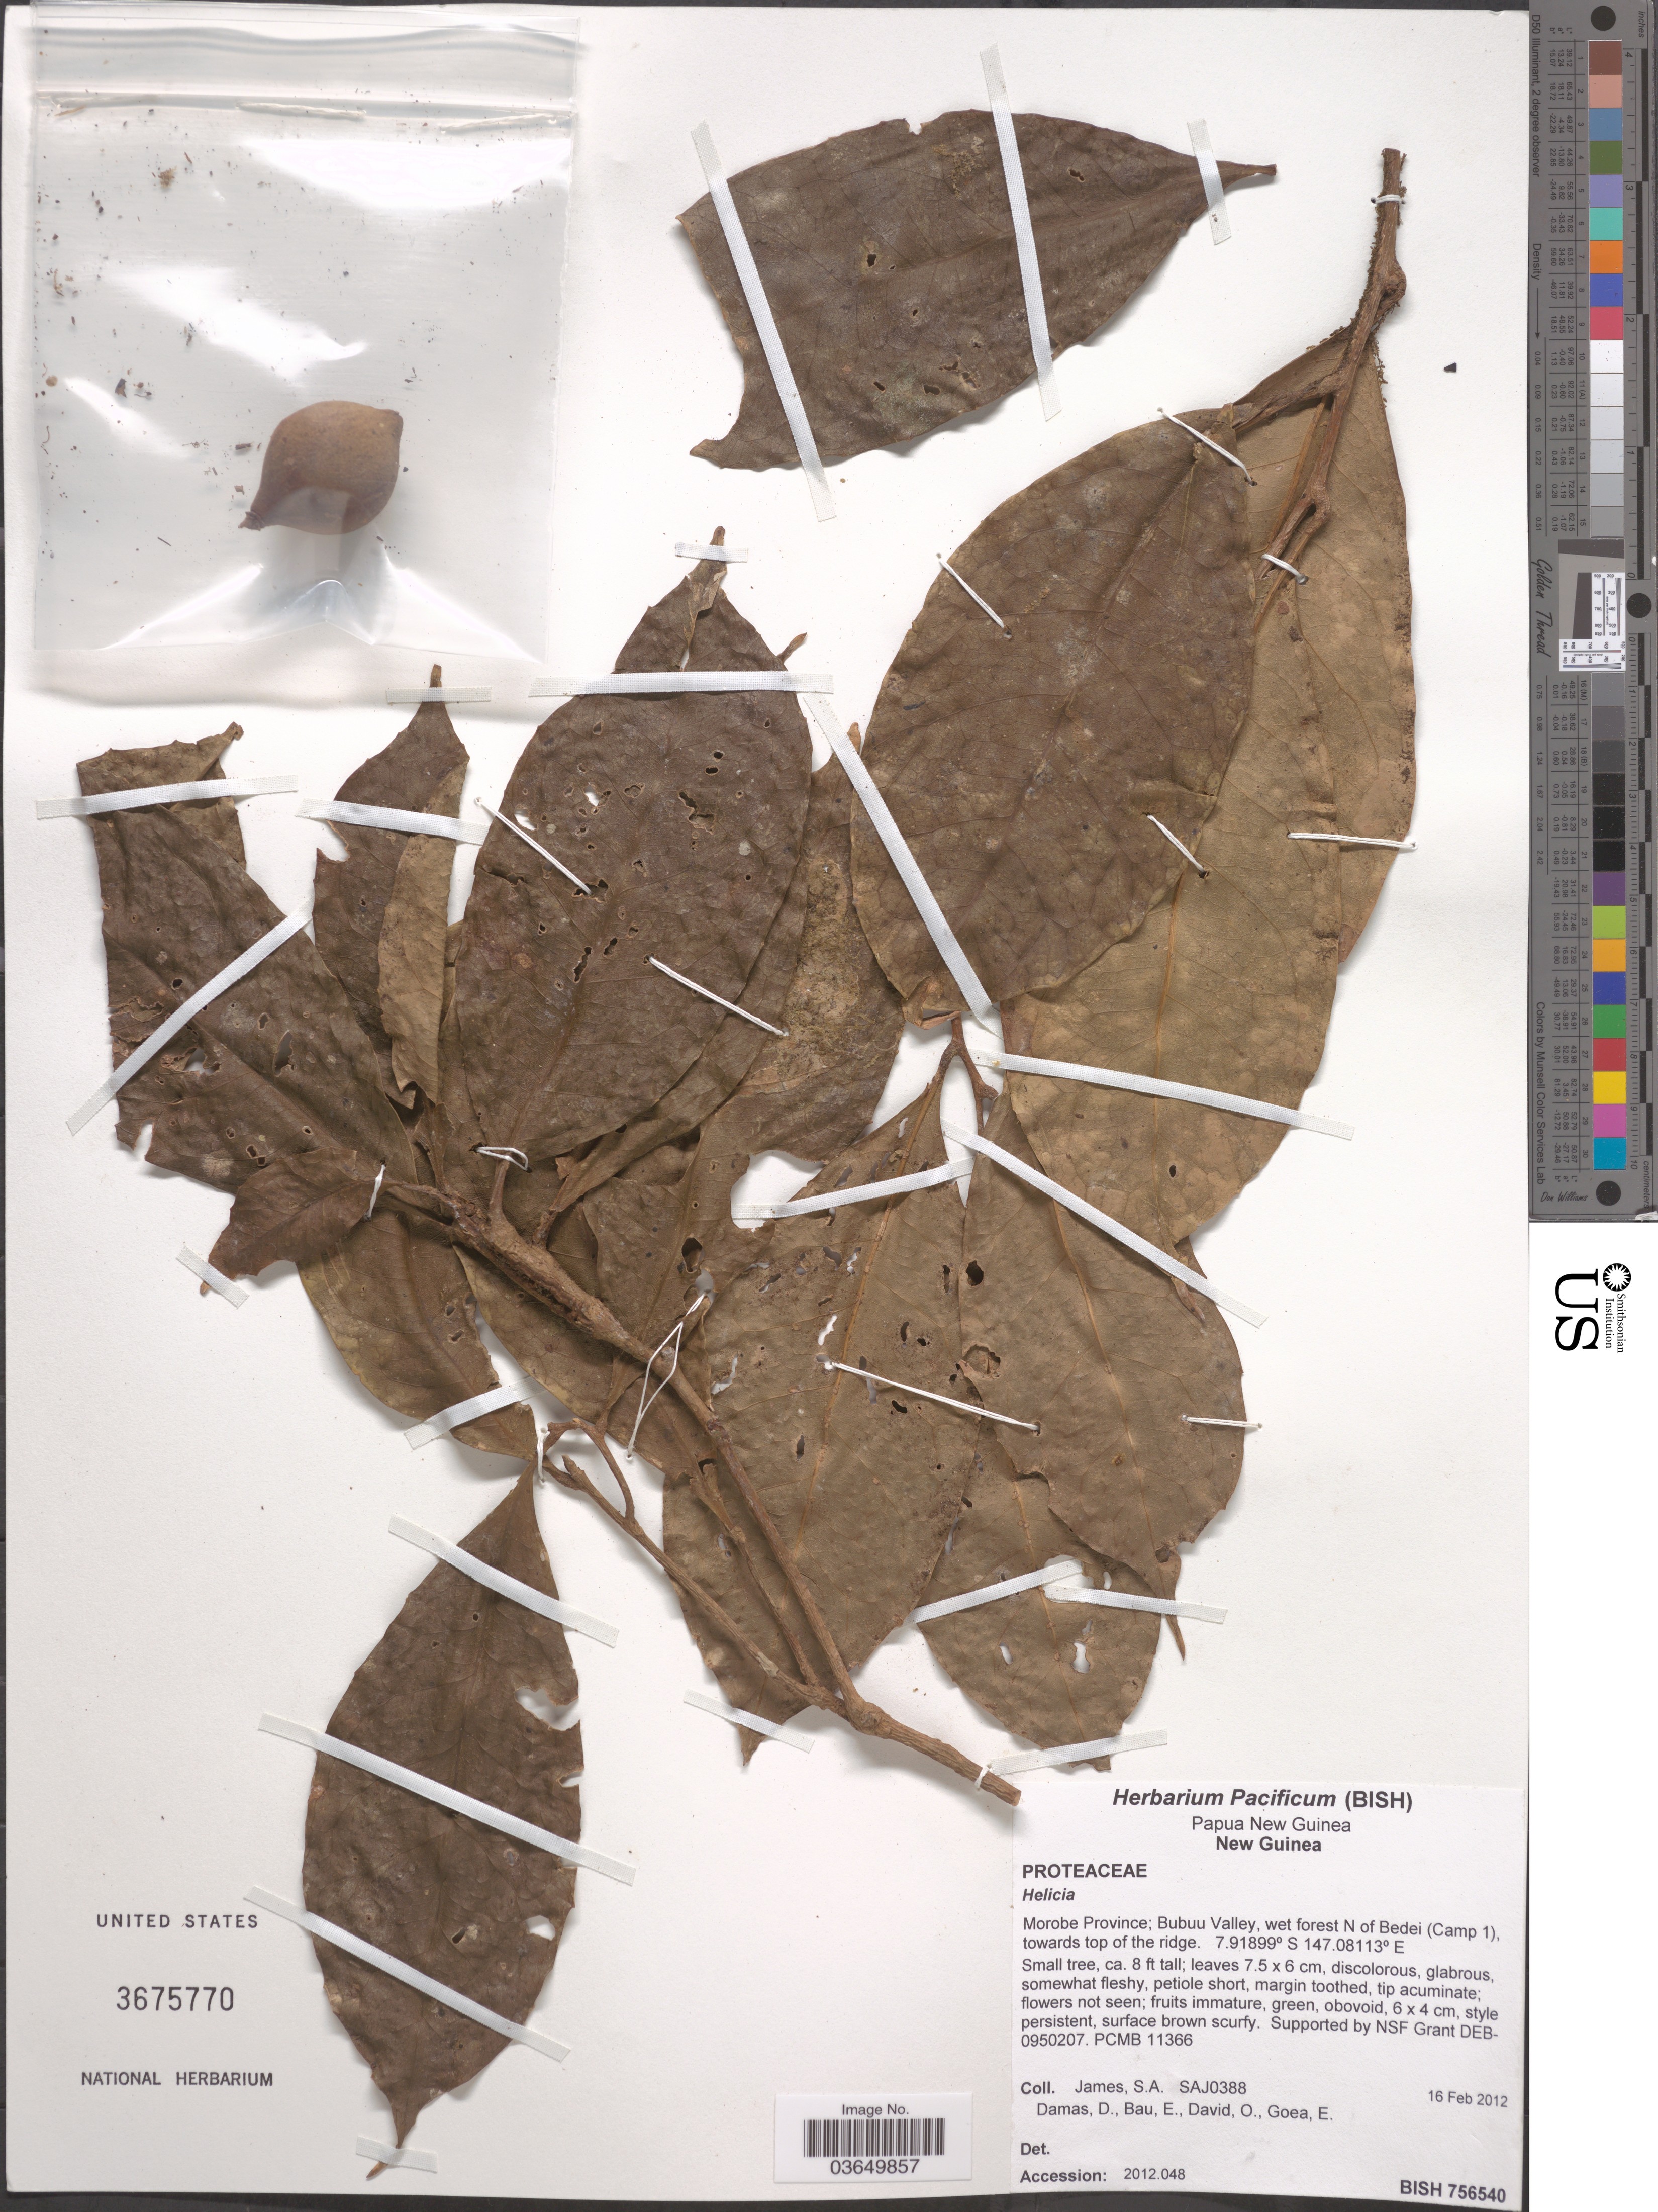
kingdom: Plantae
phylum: Tracheophyta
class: Magnoliopsida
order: Proteales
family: Proteaceae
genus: Helicia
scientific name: Helicia sp.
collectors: S. James, D. Damas, E. Bau, O. David & E. Goea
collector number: SAJ0388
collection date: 2012-02-16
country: Papua New Guinea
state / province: Morobe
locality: New Guinea. Bubuu Valley, wet forest N of Bedei (Camp 1), towards top of the ridge.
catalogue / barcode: US 3675770